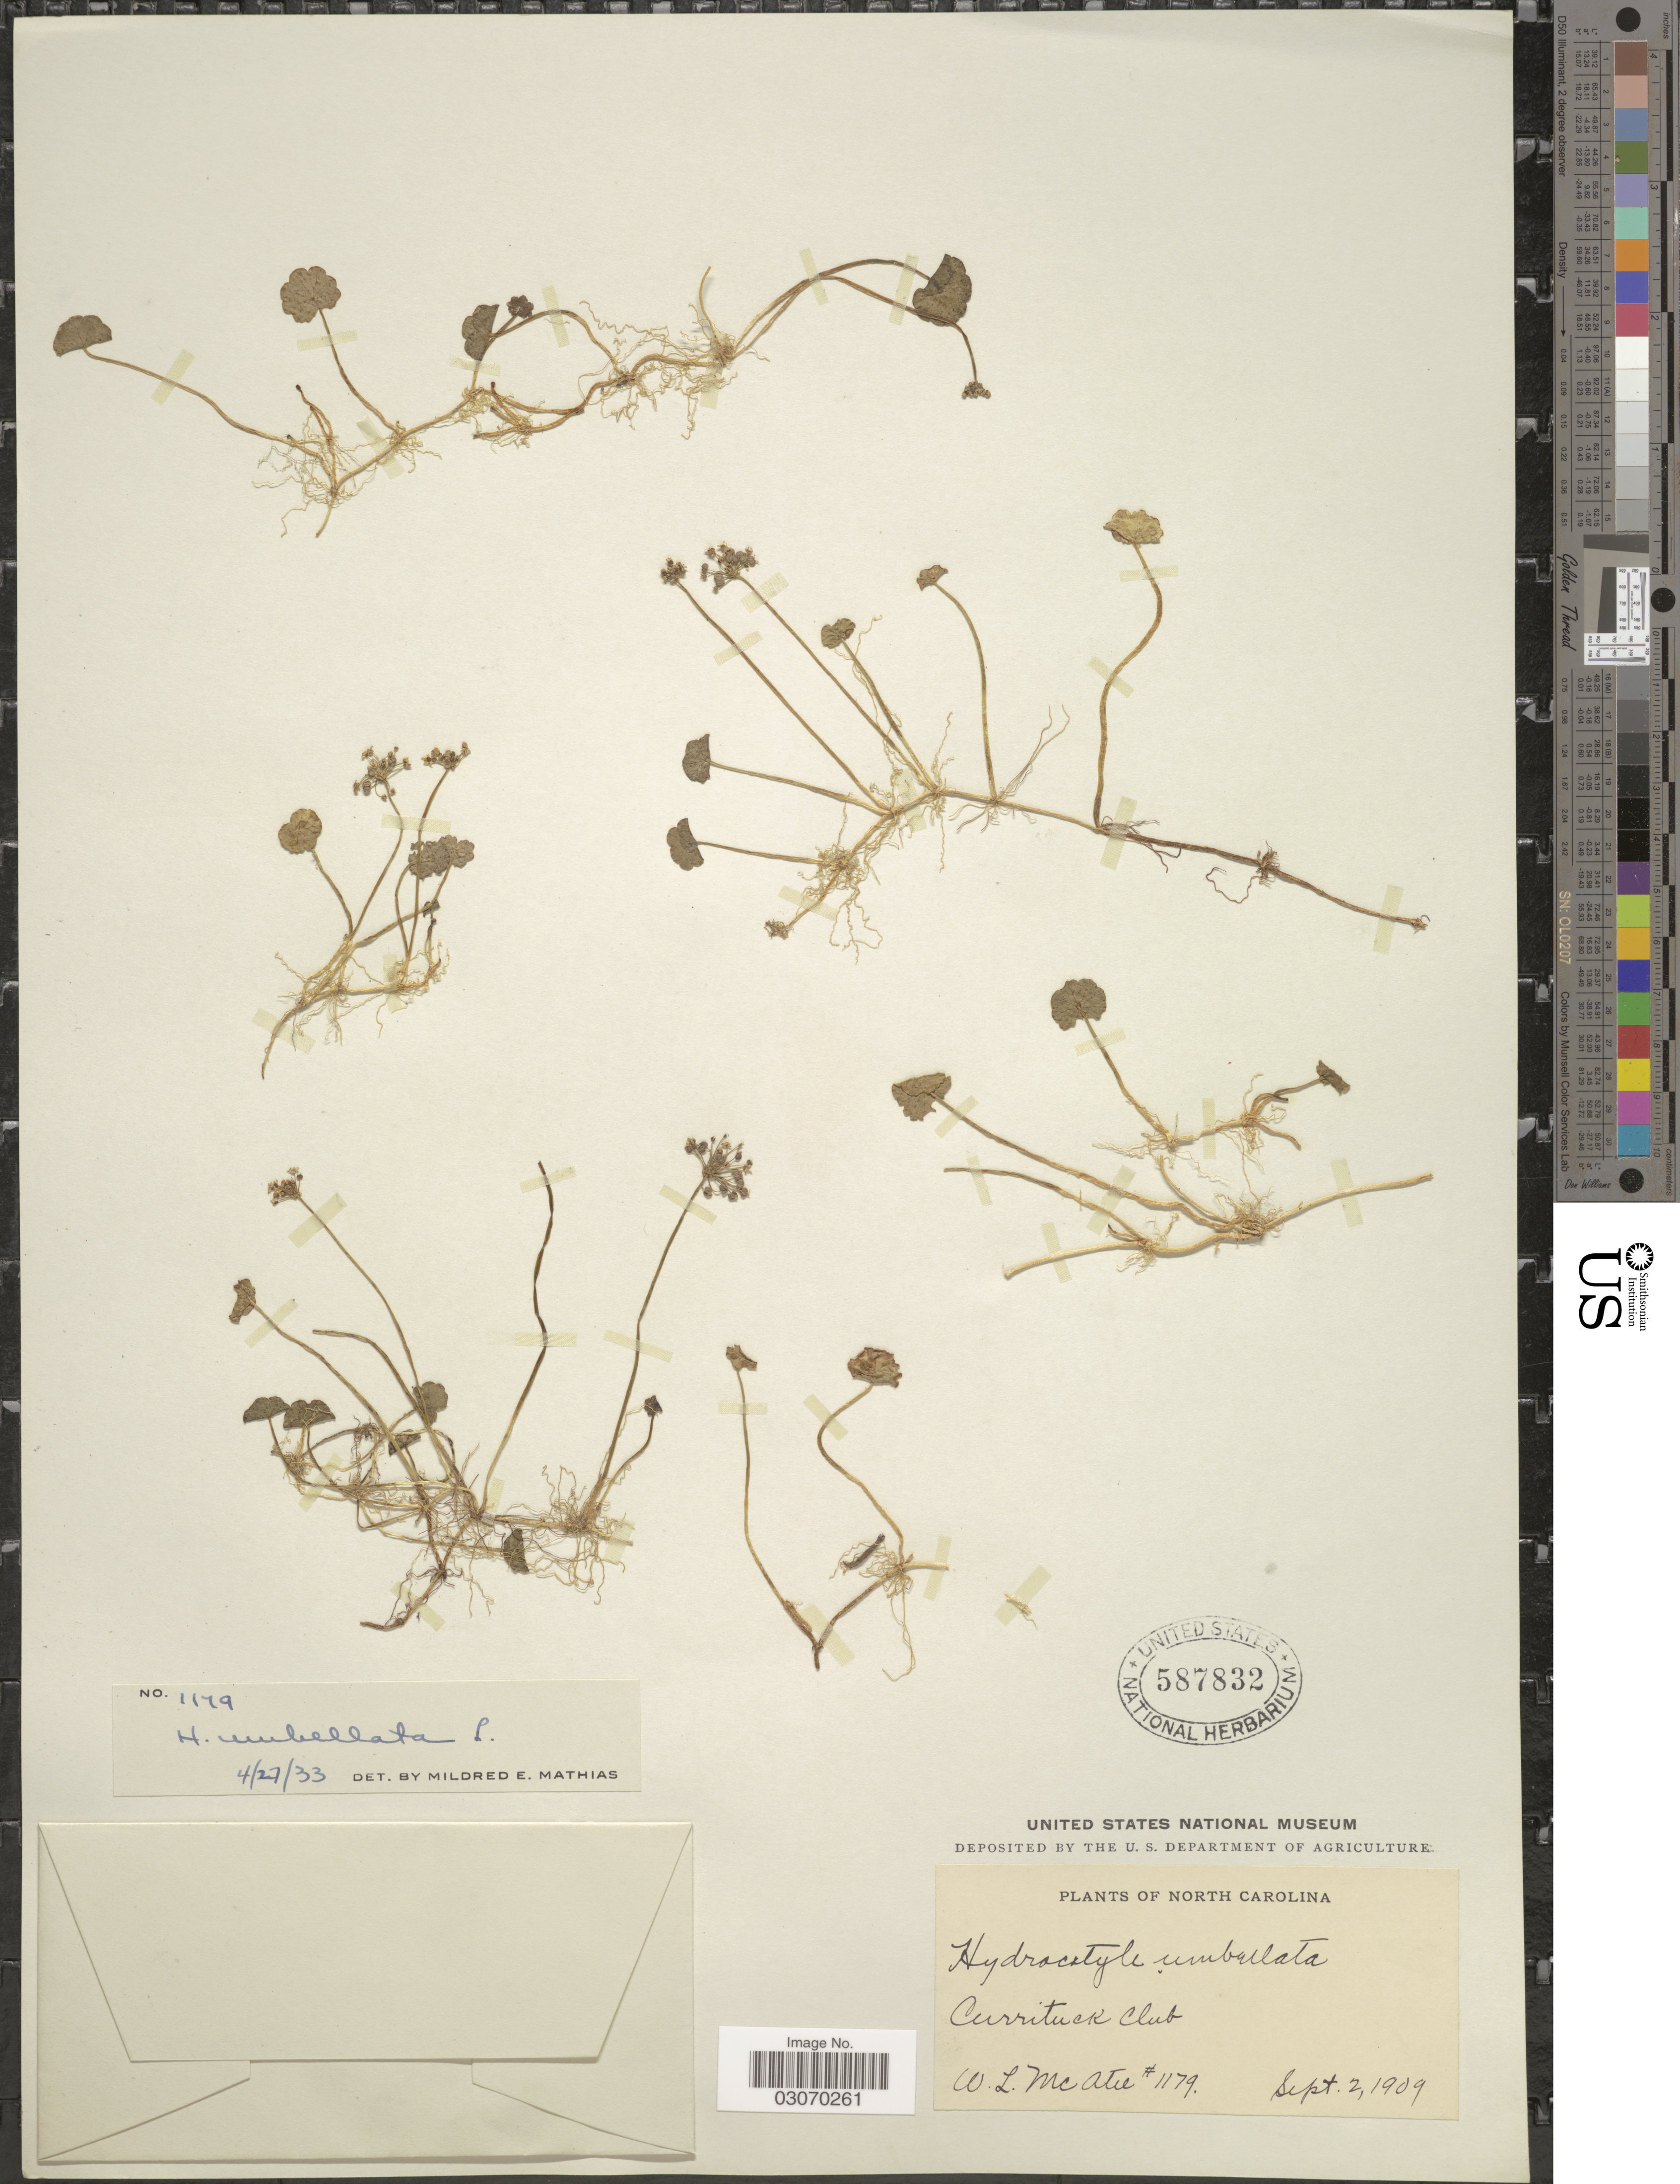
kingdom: Plantae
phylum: Tracheophyta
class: Magnoliopsida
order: Apiales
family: Araliaceae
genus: Hydrocotyle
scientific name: Hydrocotyle umbellata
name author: L.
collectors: W. McAtee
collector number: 1179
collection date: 1909-09-02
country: United States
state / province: North Carolina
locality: Currituck Club.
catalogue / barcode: US 587832